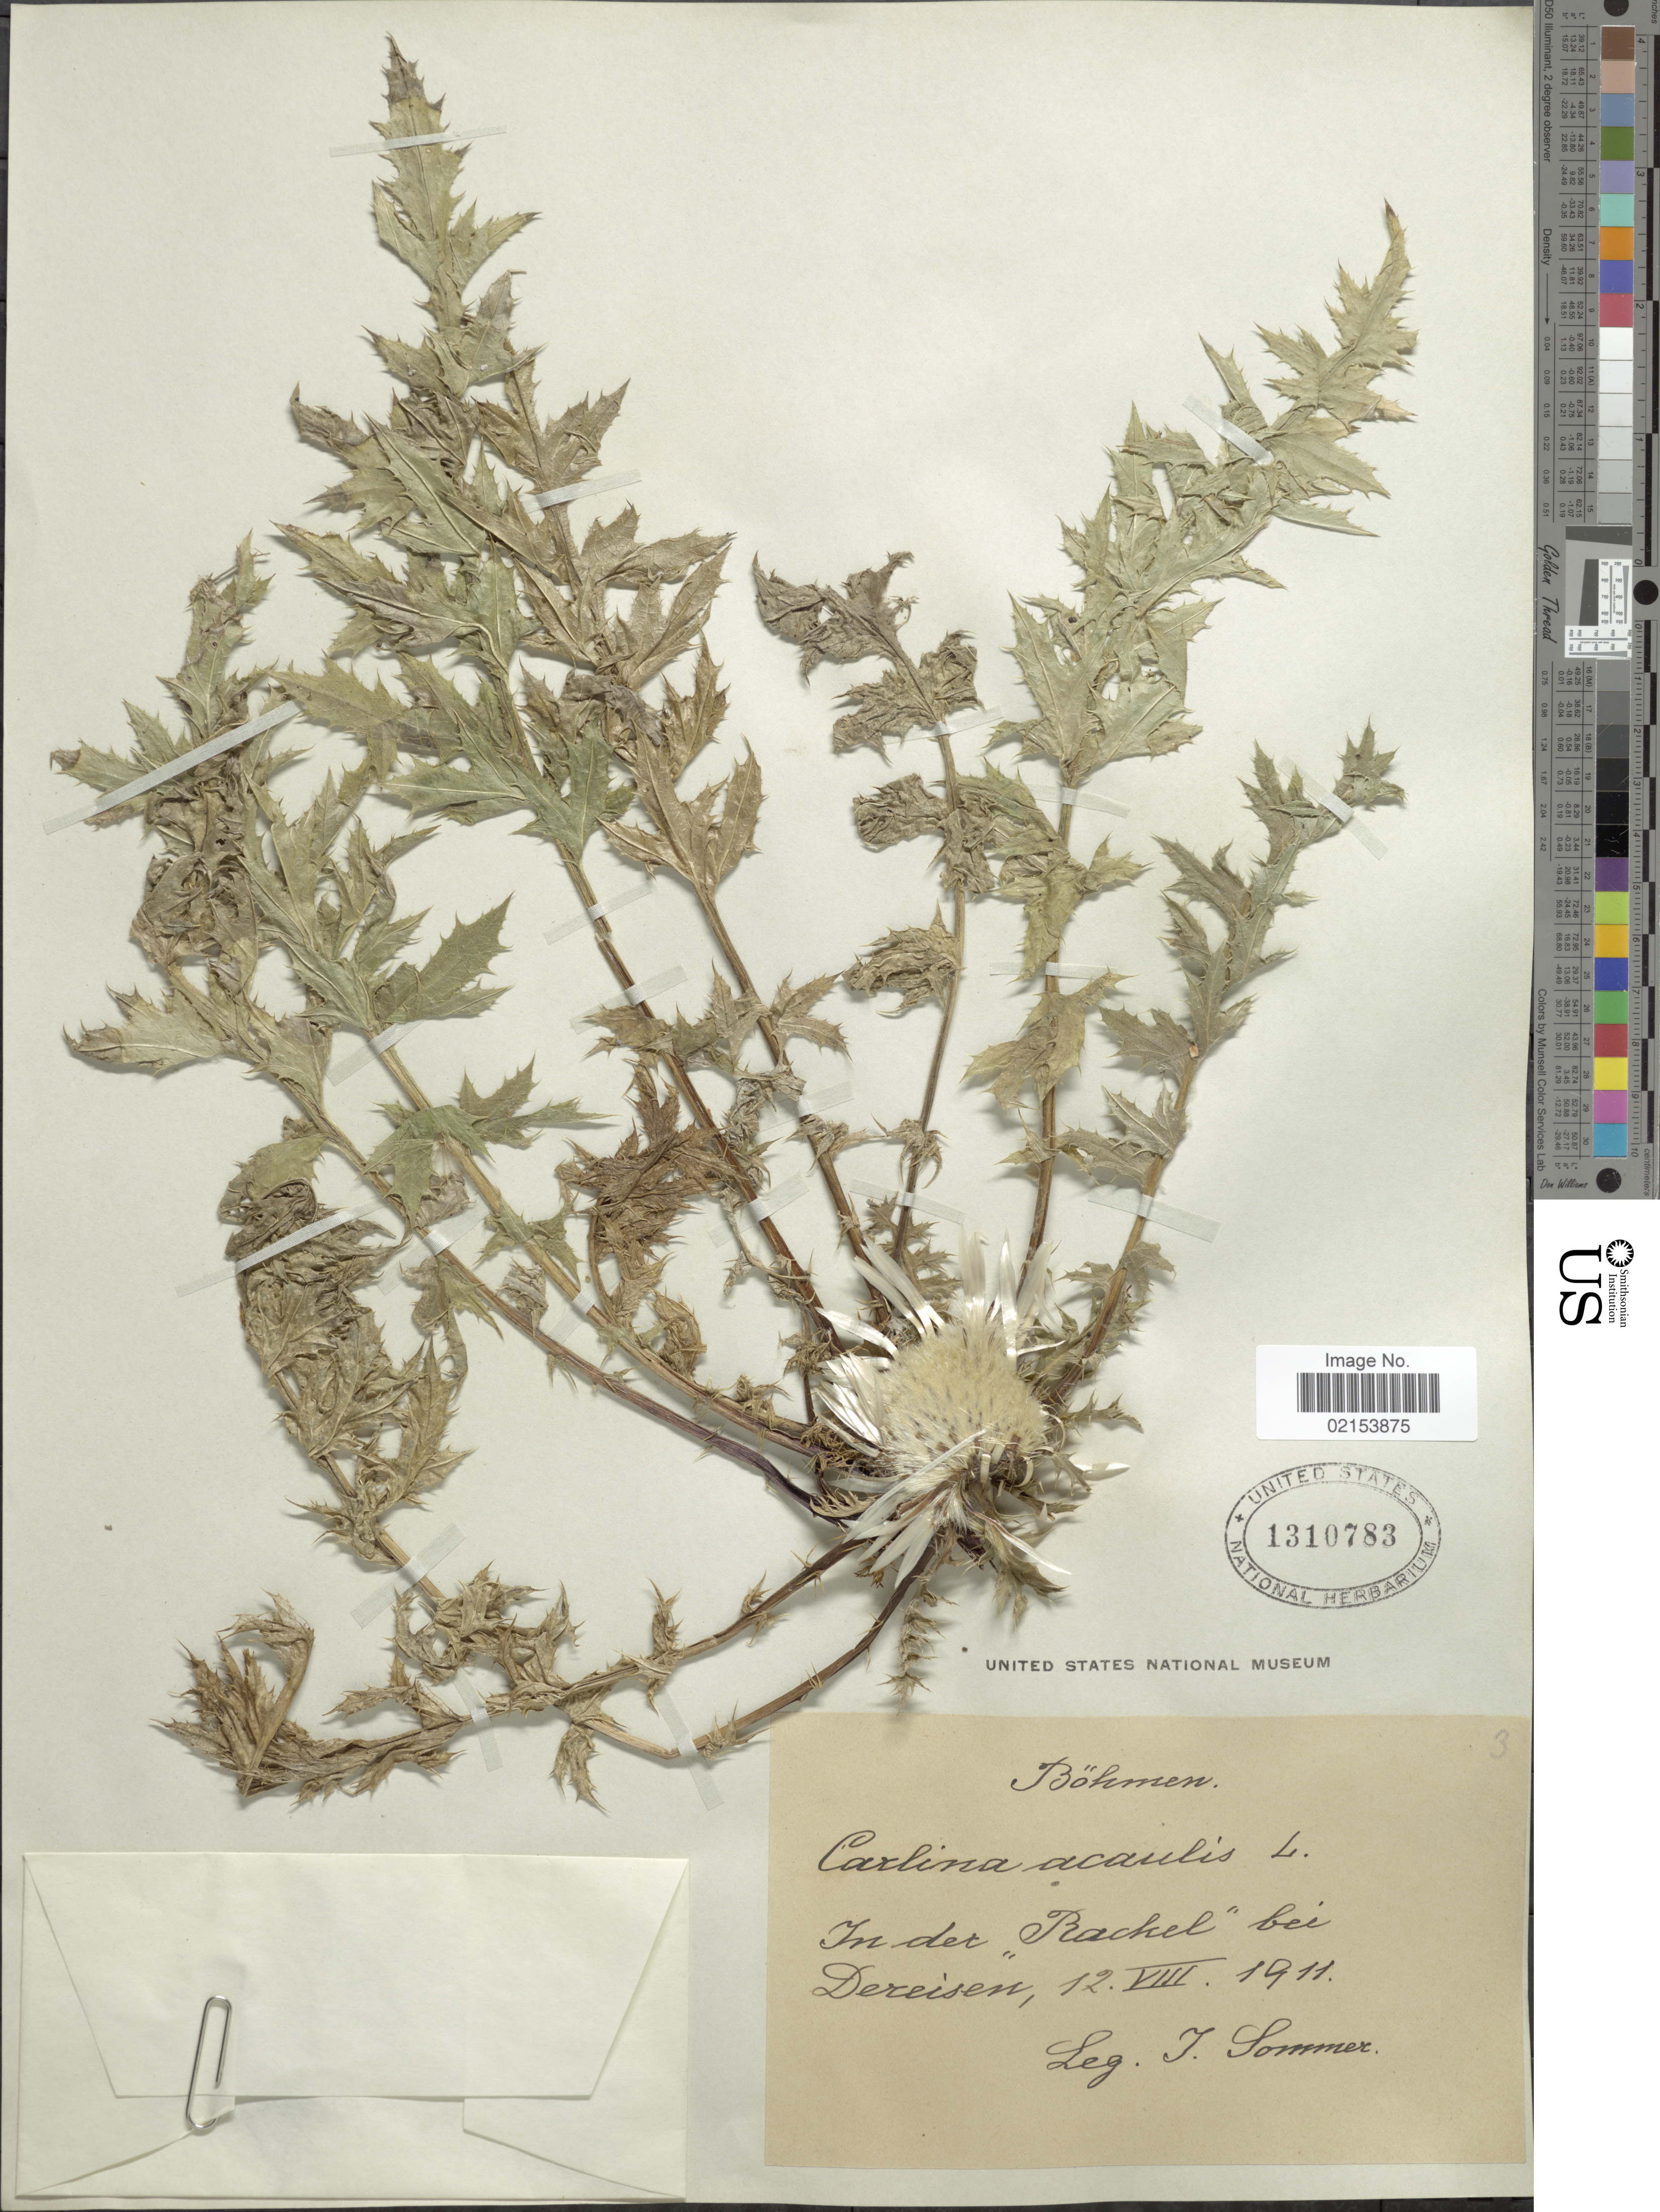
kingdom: Plantae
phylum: Tracheophyta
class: Magnoliopsida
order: Asterales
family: Asteraceae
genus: Carlina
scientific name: Carlina acaulis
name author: L.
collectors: I. Sommer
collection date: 1911-08-12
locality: Bohmen. In der Backel bei Dereisen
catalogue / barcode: US 1310783